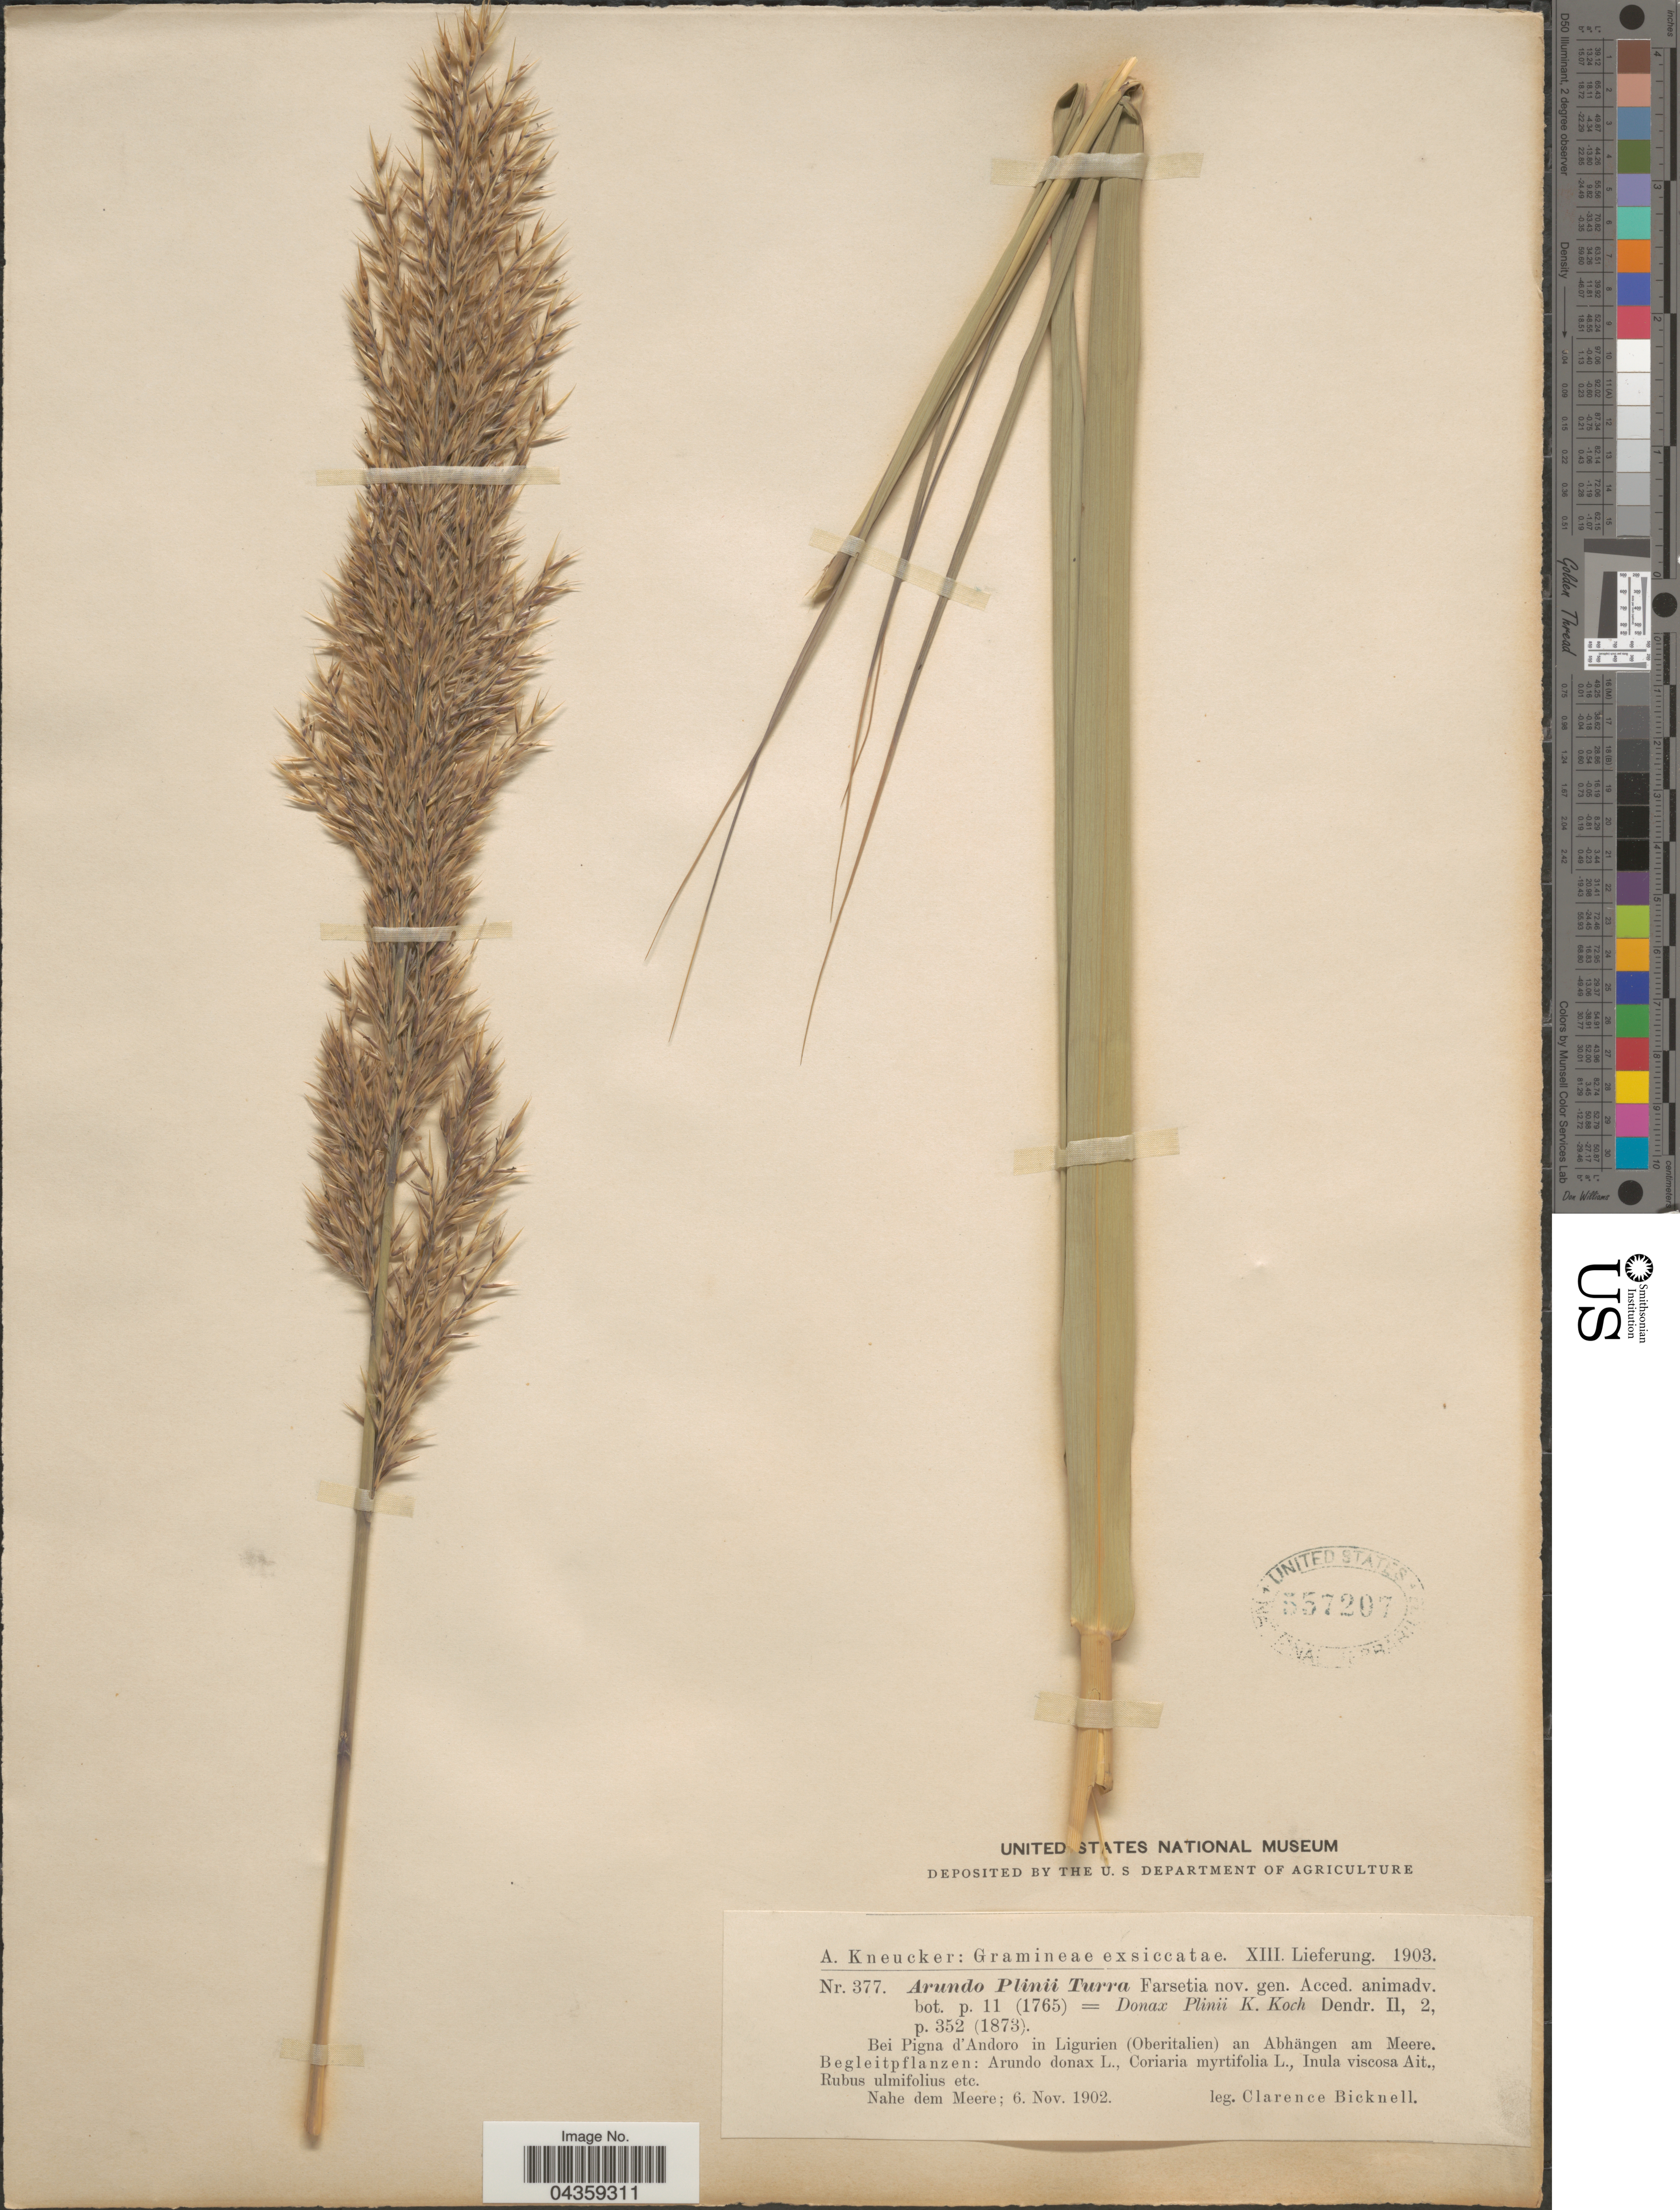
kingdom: Plantae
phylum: Tracheophyta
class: Liliopsida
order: Poales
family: Poaceae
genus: Arundo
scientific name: Arundo plinii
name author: Turra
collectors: C. Bicknell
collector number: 377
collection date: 1902-11-06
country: Italy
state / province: Liguria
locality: Bei Pigna d'Andoro in Ligurien (Oberitalien) an Abhängen am Meere.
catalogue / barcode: US 557207